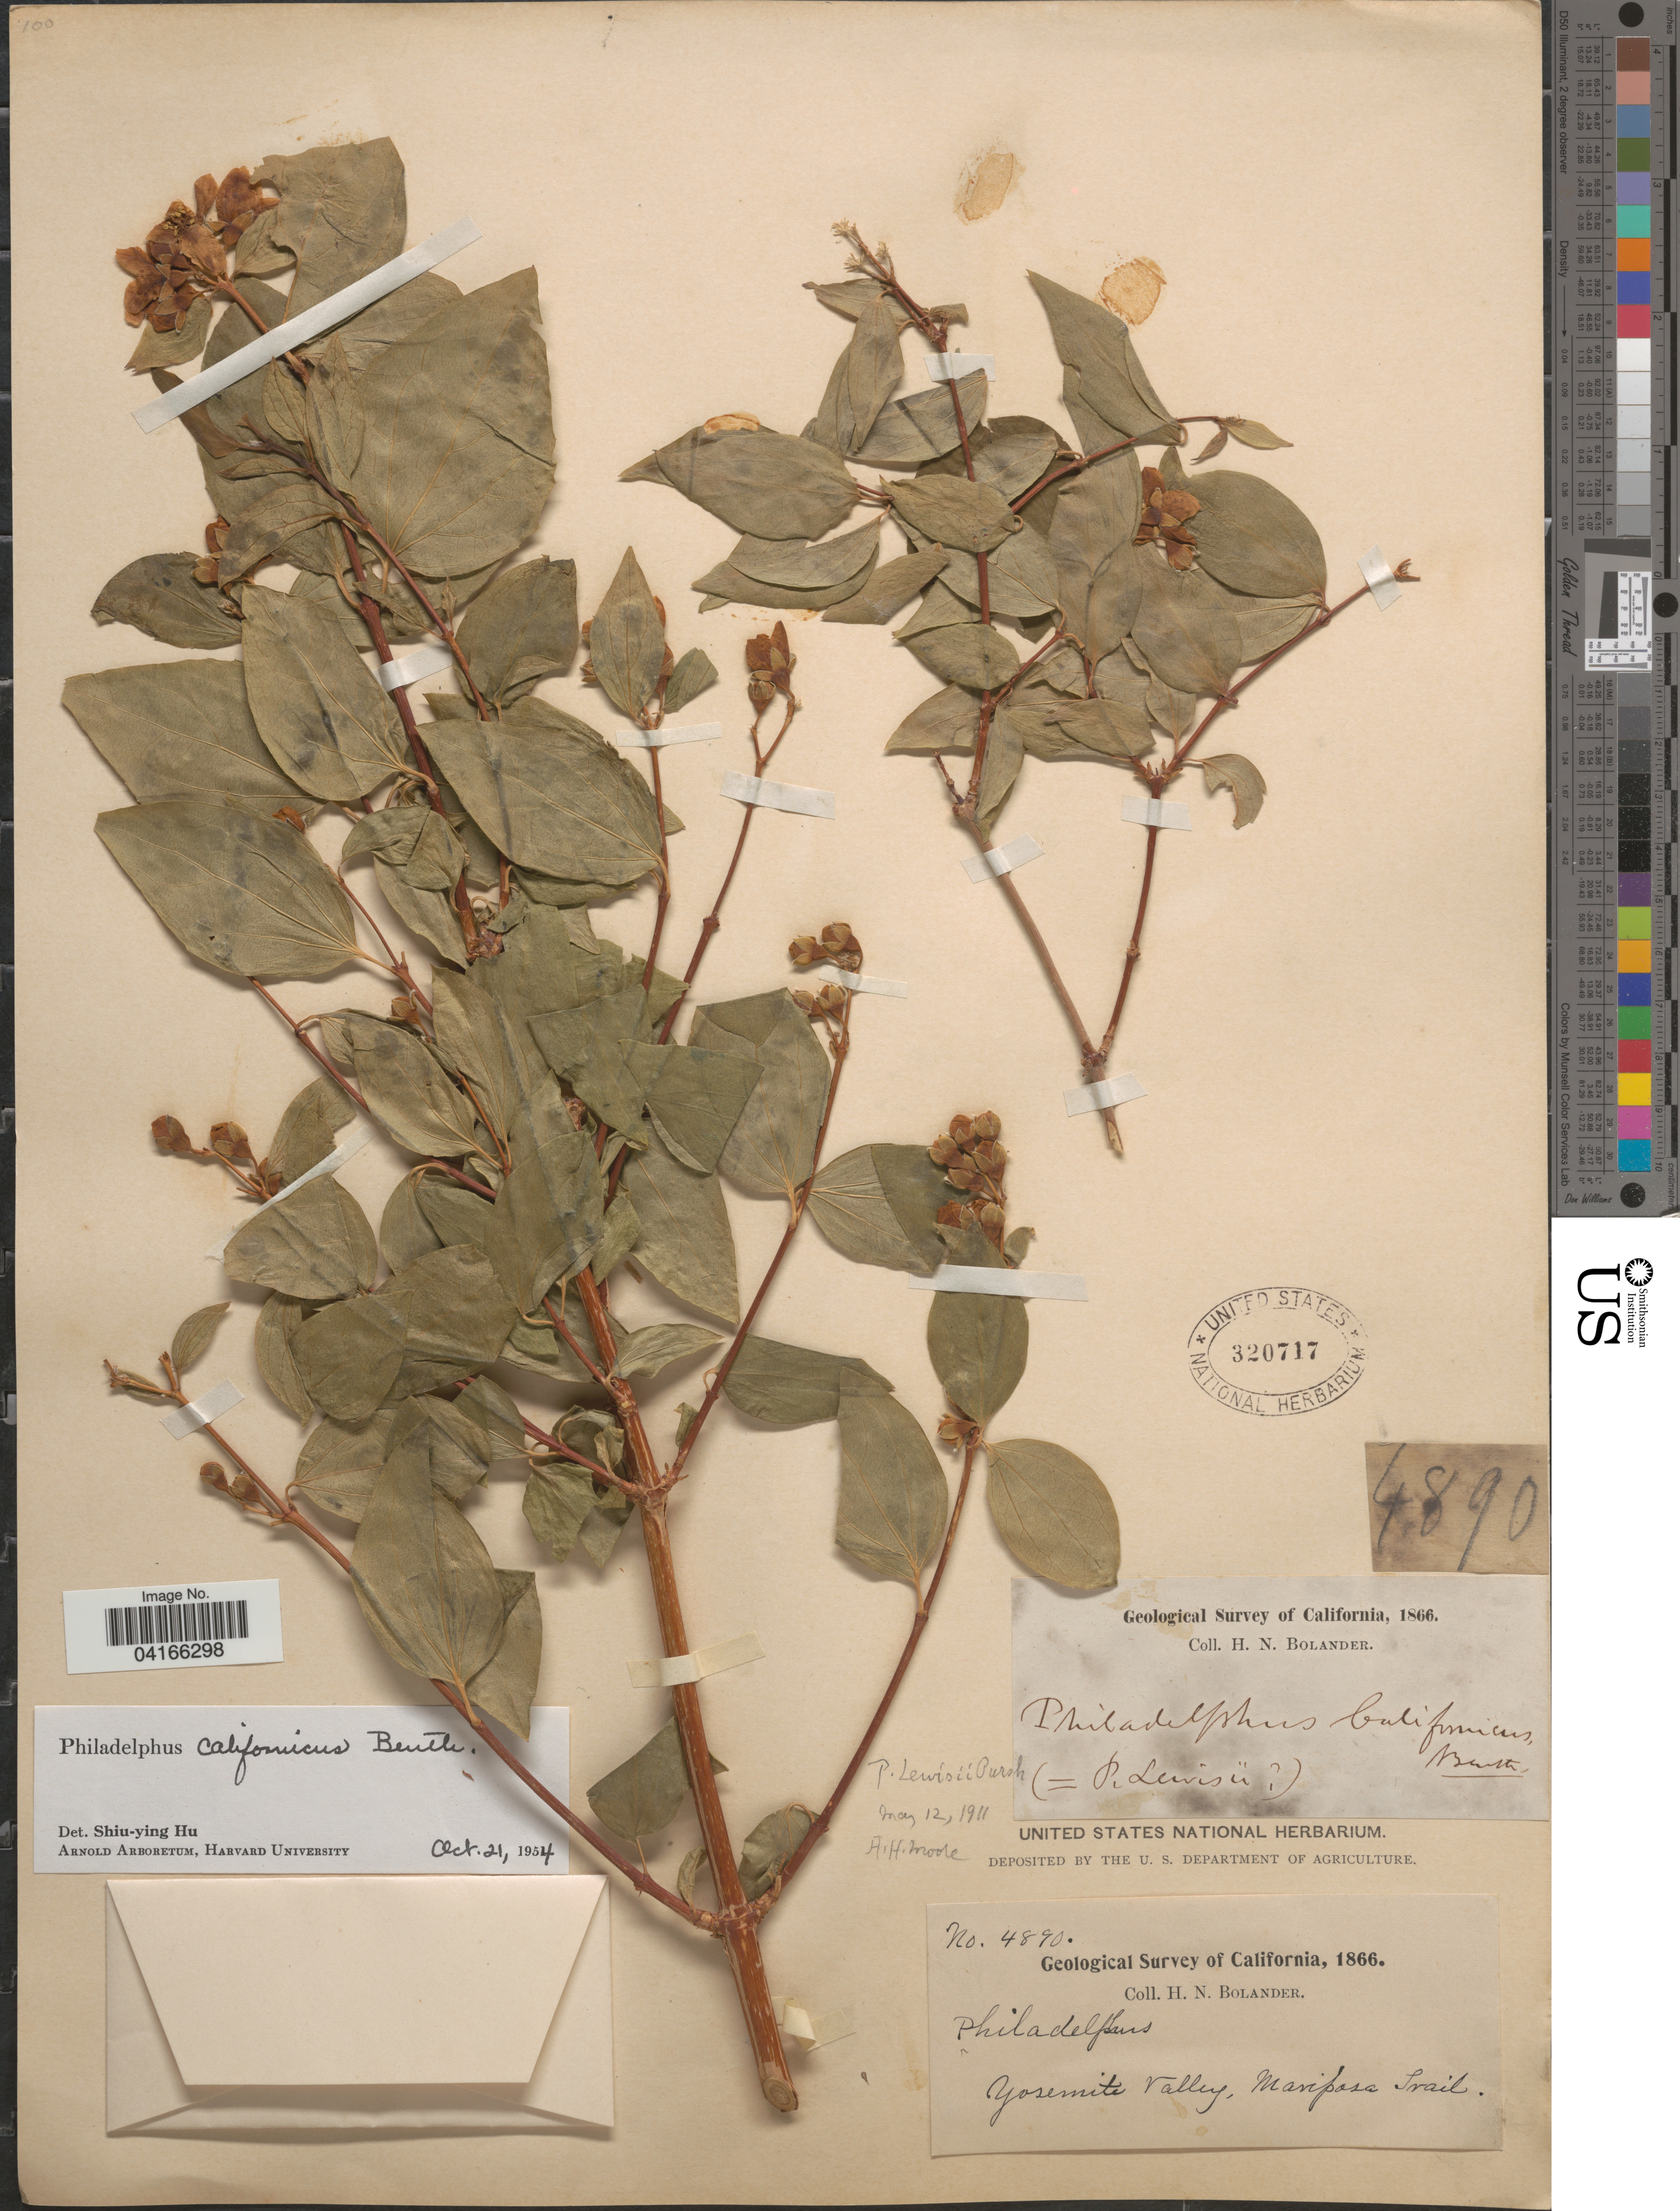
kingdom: Plantae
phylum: Tracheophyta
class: Magnoliopsida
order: Cornales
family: Hydrangeaceae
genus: Philadelphus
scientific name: Philadelphus californicus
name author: Benth.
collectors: H. Bolander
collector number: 4890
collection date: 1866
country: United States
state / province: California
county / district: Mariposa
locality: Geological Survey of California, 1866. Yosemite Valley, Mariposa Trail.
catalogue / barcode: US 320717